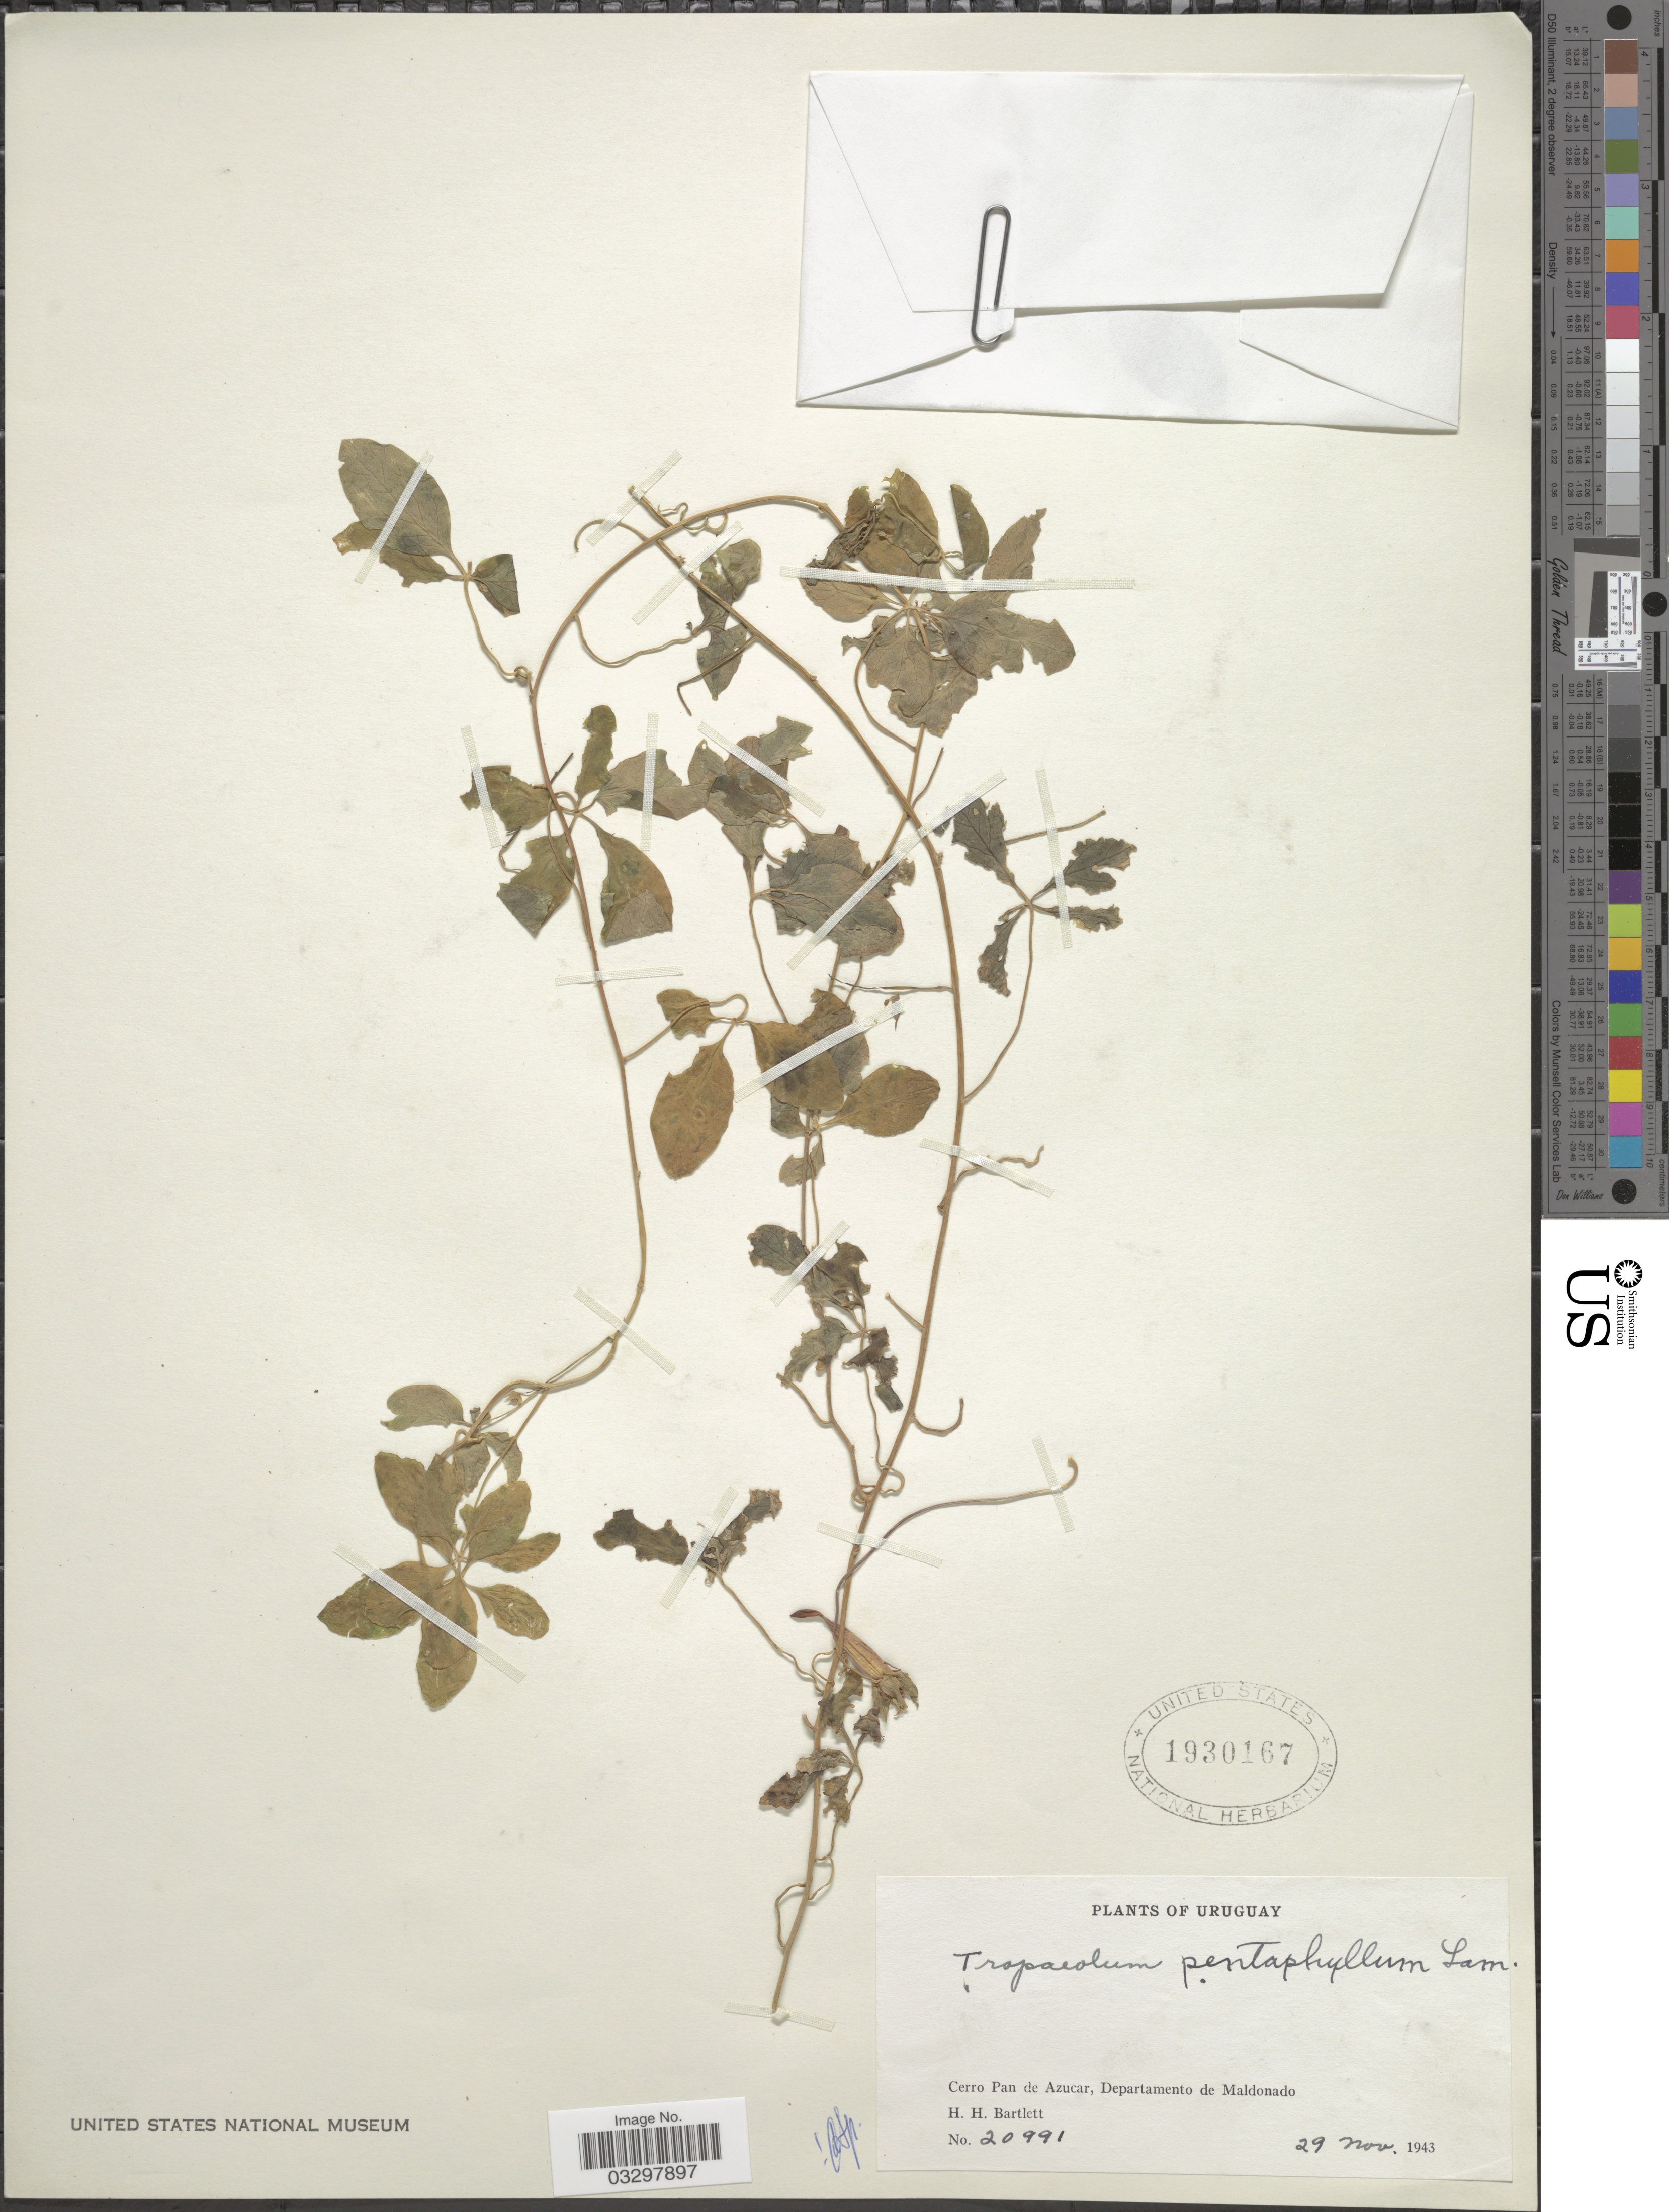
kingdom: Plantae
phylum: Tracheophyta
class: Magnoliopsida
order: Brassicales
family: Tropaeolaceae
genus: Tropaeolum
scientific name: Tropaeolum pentaphyllum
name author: Lam.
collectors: H. H. Bartlett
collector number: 20991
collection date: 1943-11-29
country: Uruguay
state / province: Maldonado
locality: Cerro Pan de Azucar, Departamento de Maldonado.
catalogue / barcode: US 1930167